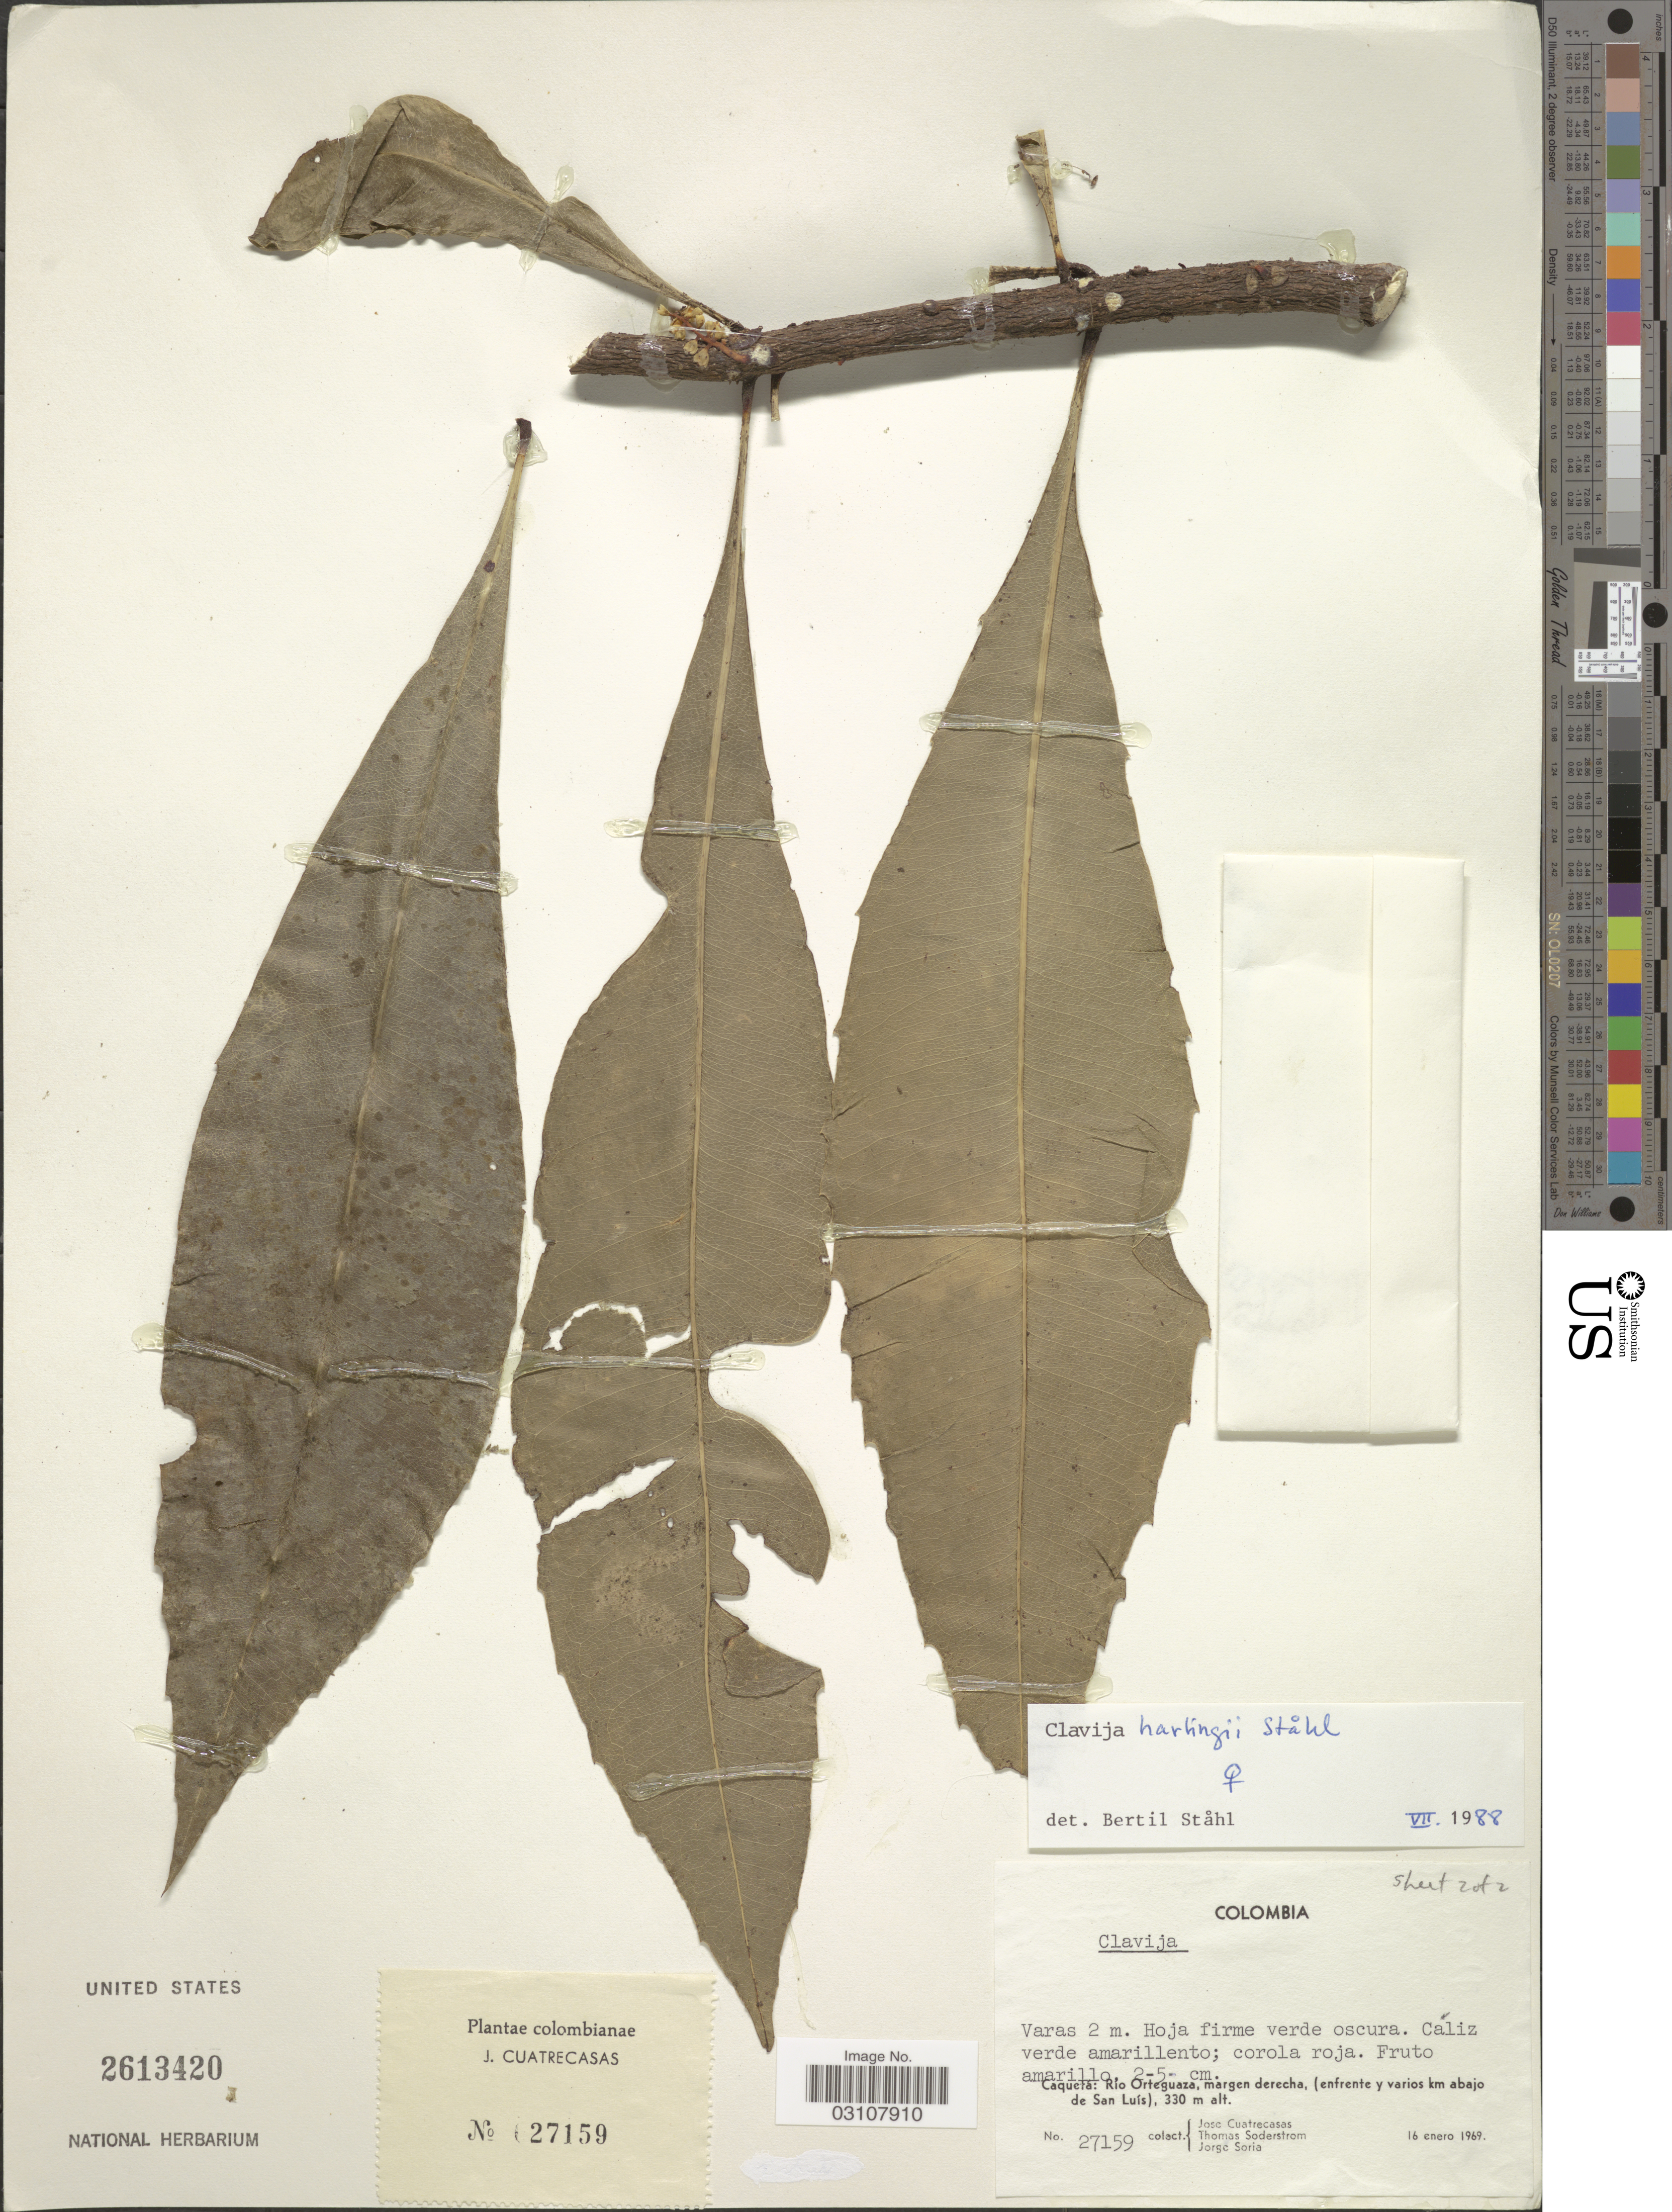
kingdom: Plantae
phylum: Tracheophyta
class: Magnoliopsida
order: Ericales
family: Primulaceae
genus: Clavija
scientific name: Clavija harlingii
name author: B. Ståhl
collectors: J. Cuatrecasas, T. R. Soderstrom & J. Soria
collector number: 27159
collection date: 1969-01-16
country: Colombia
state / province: Caquetá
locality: Río Orteguaza, margen derecha, (enfrente y varios km abajo de San Luís).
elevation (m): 330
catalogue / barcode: US 2613420